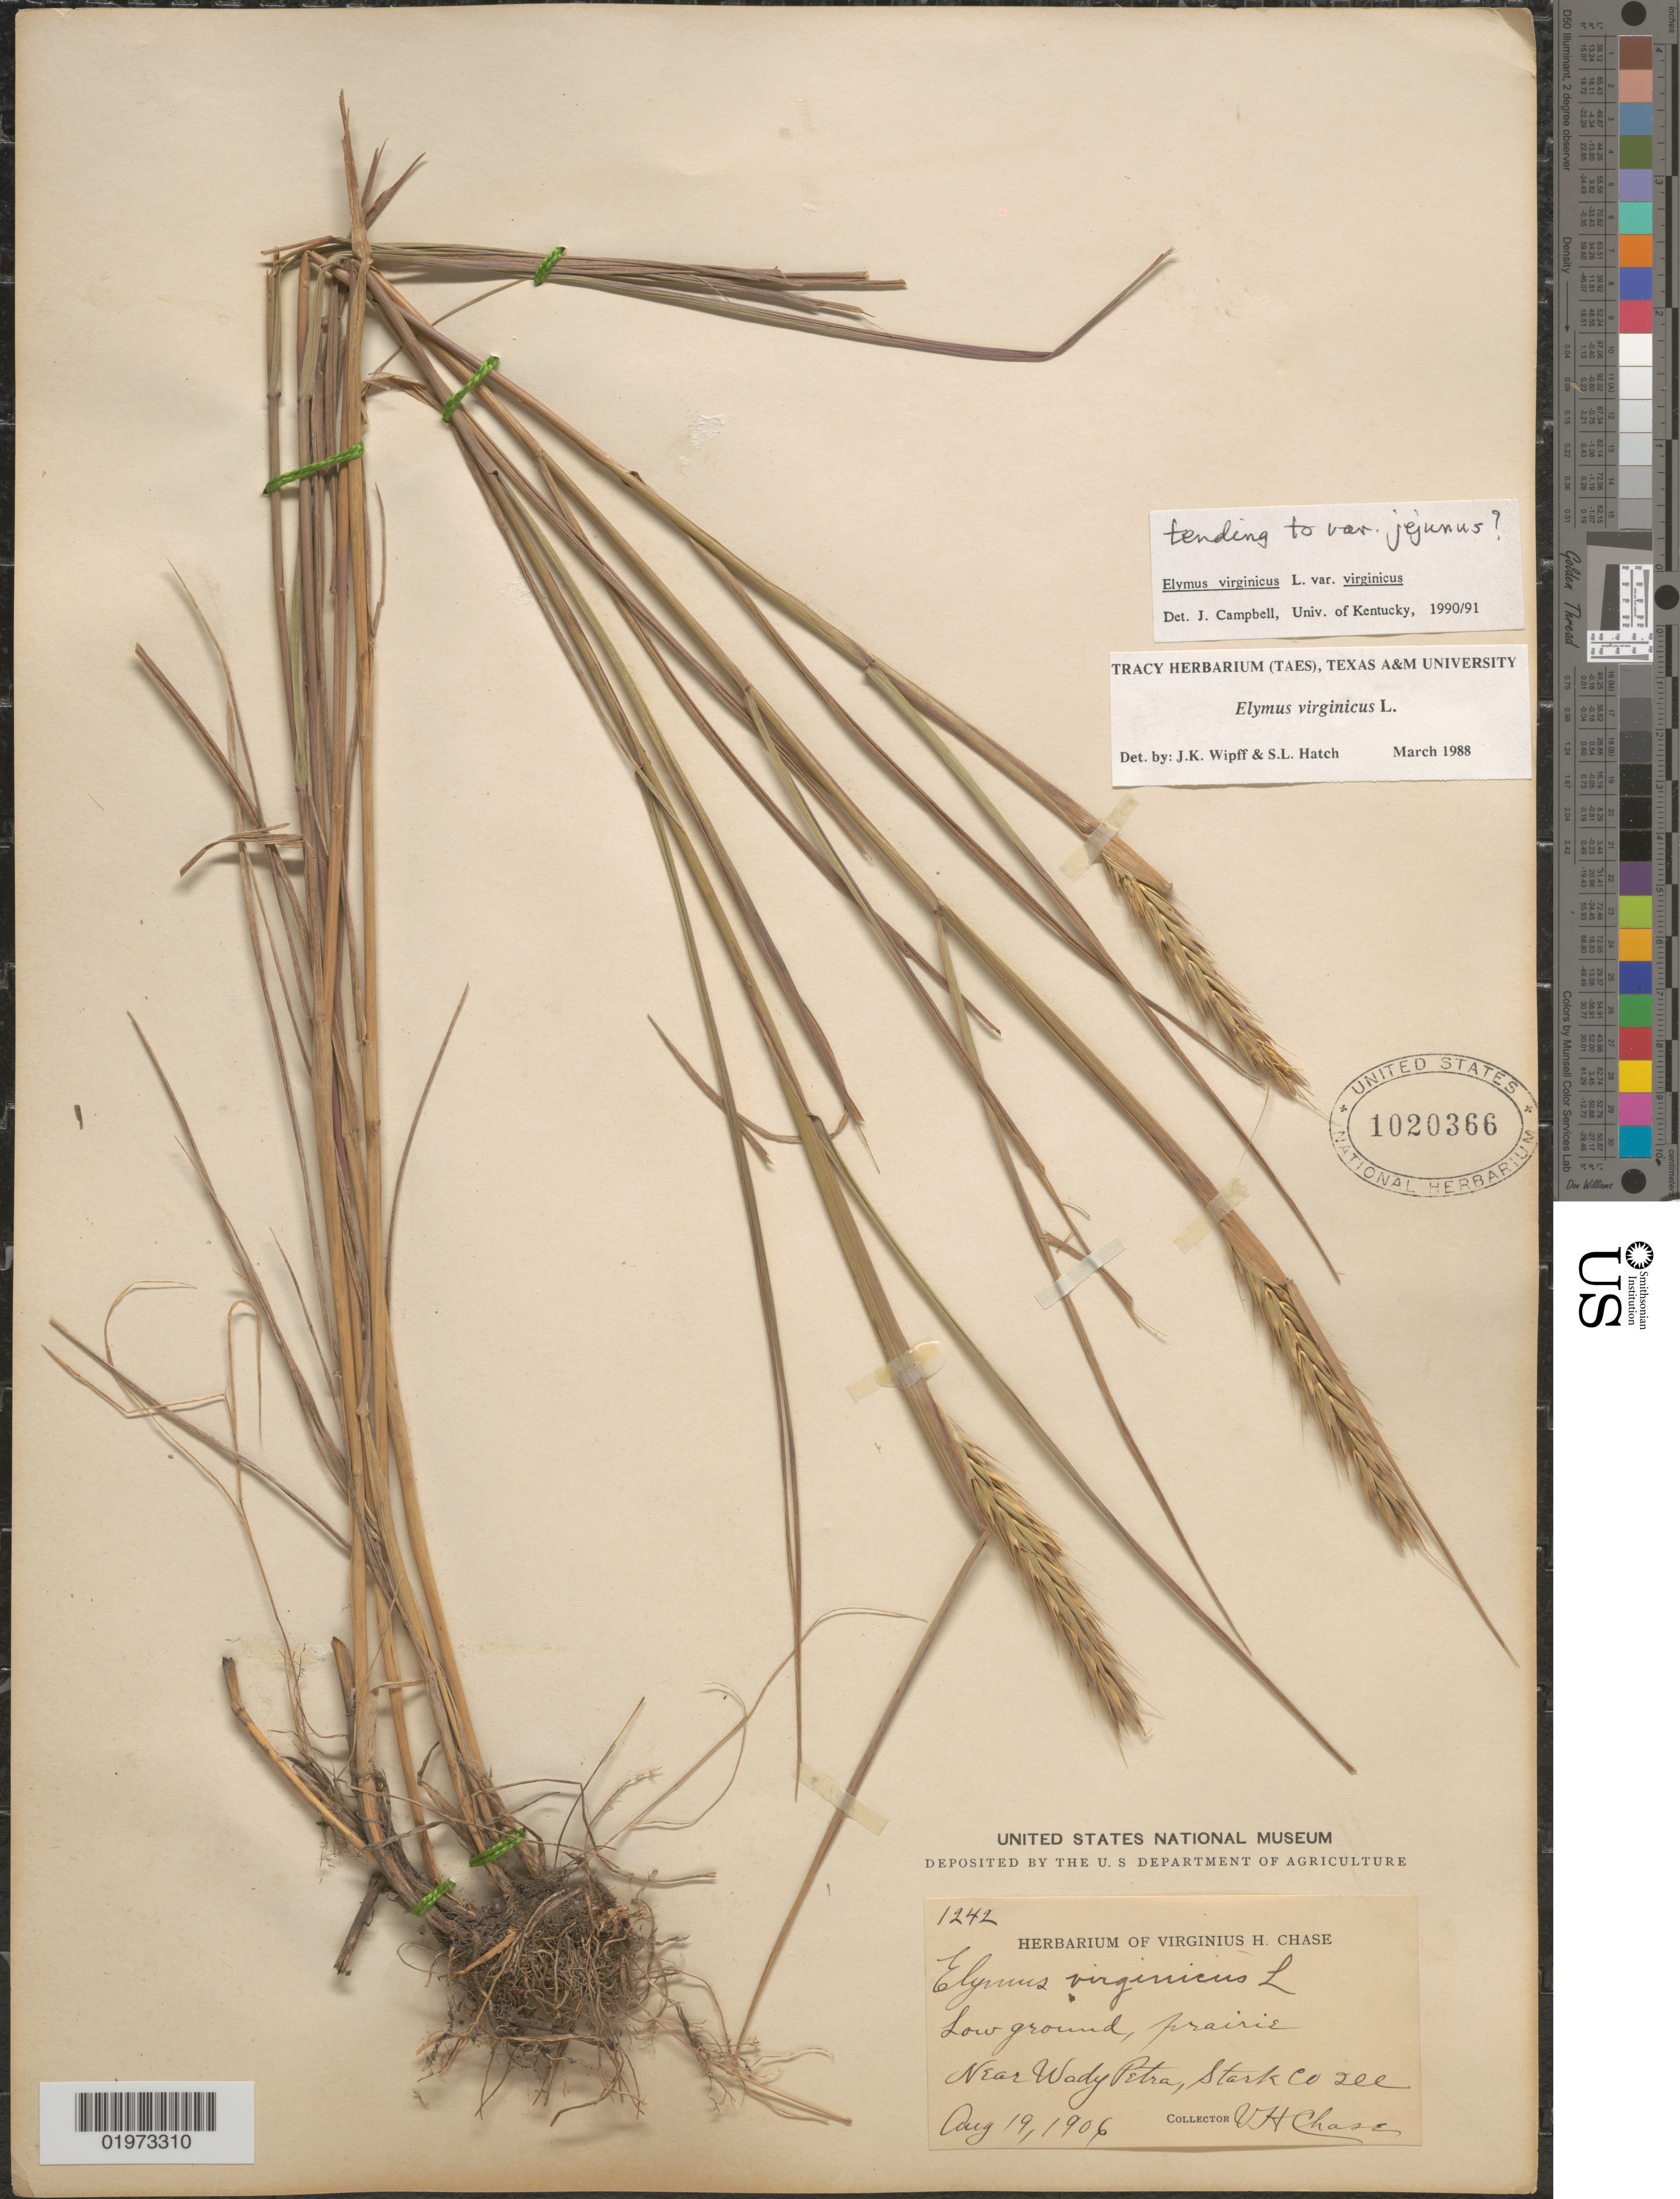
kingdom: Plantae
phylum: Tracheophyta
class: Liliopsida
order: Poales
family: Poaceae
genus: Elymus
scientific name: Elymus virginicus var. virginicus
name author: L.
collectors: V. H. Chase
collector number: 1242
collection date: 1906-08-19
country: United States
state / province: Illinois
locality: Low ground, prairie. Near Wady Petra, Stark Co.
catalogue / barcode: US 1020366